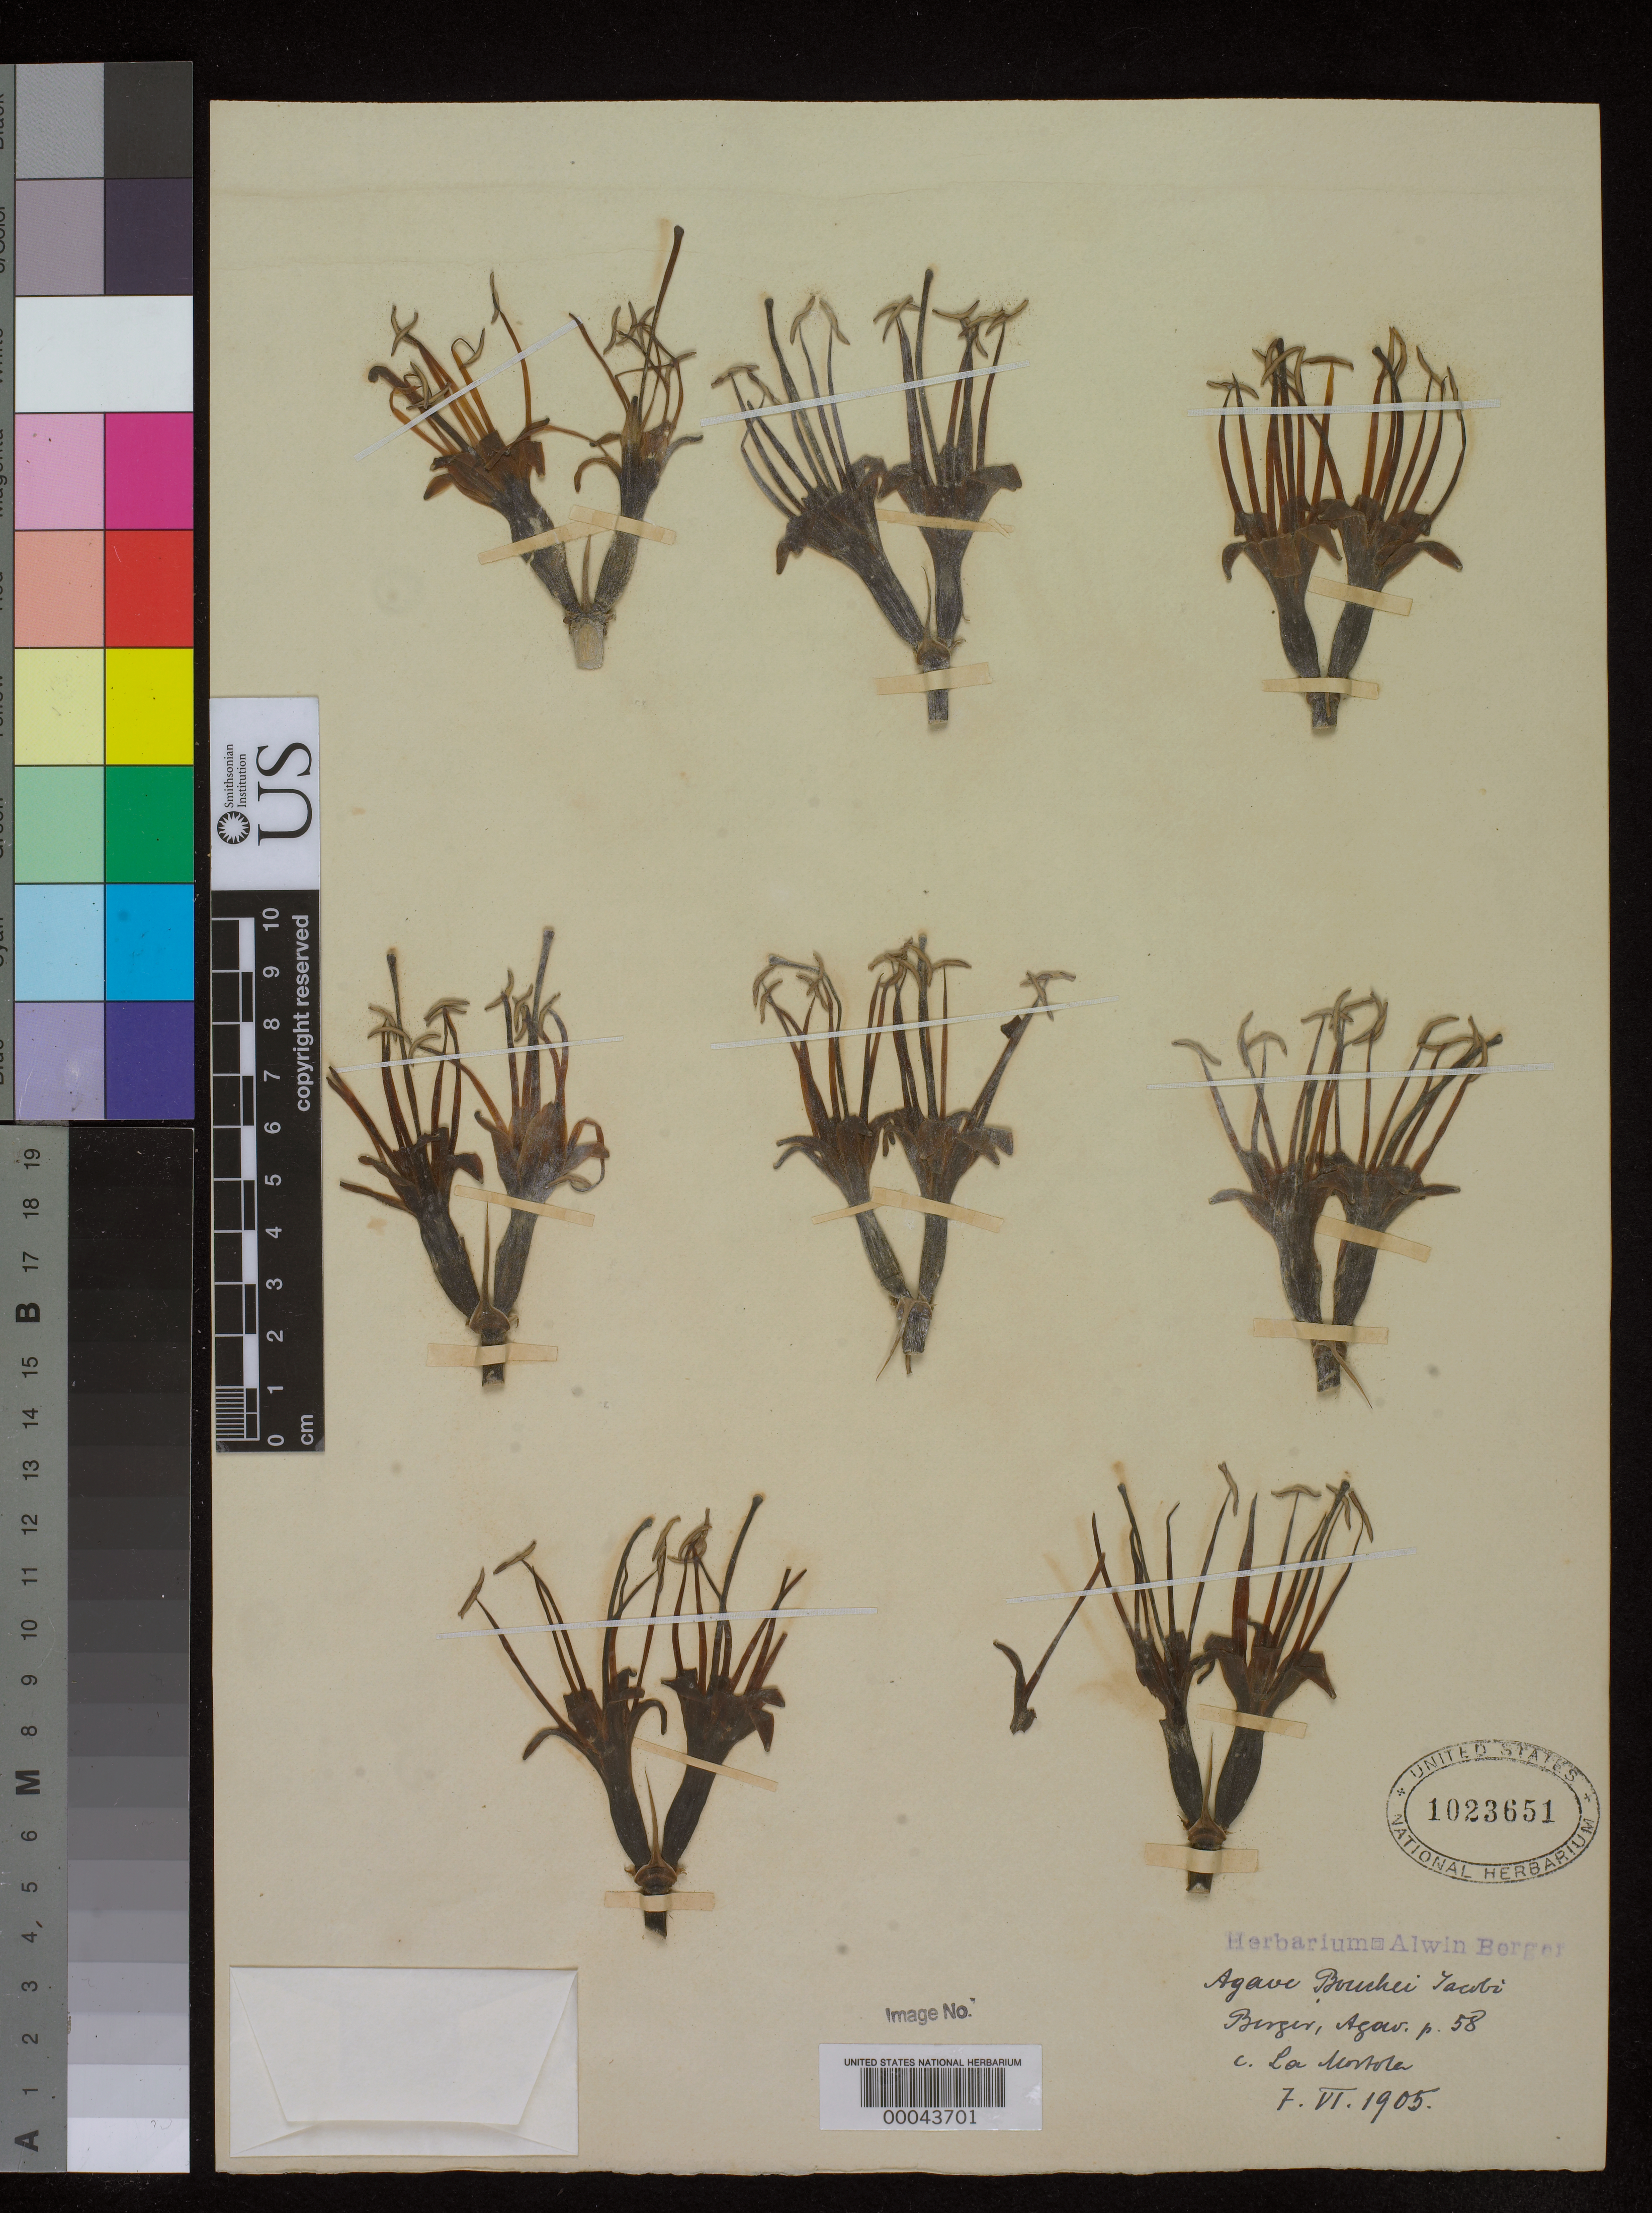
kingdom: Plantae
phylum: Tracheophyta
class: Liliopsida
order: Asparagales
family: Asparagaceae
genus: Agave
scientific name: Agave bouchei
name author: Jacobi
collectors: ex herb. A. Berger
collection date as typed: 07 Apr 1905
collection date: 1905-04-07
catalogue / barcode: US 1023651